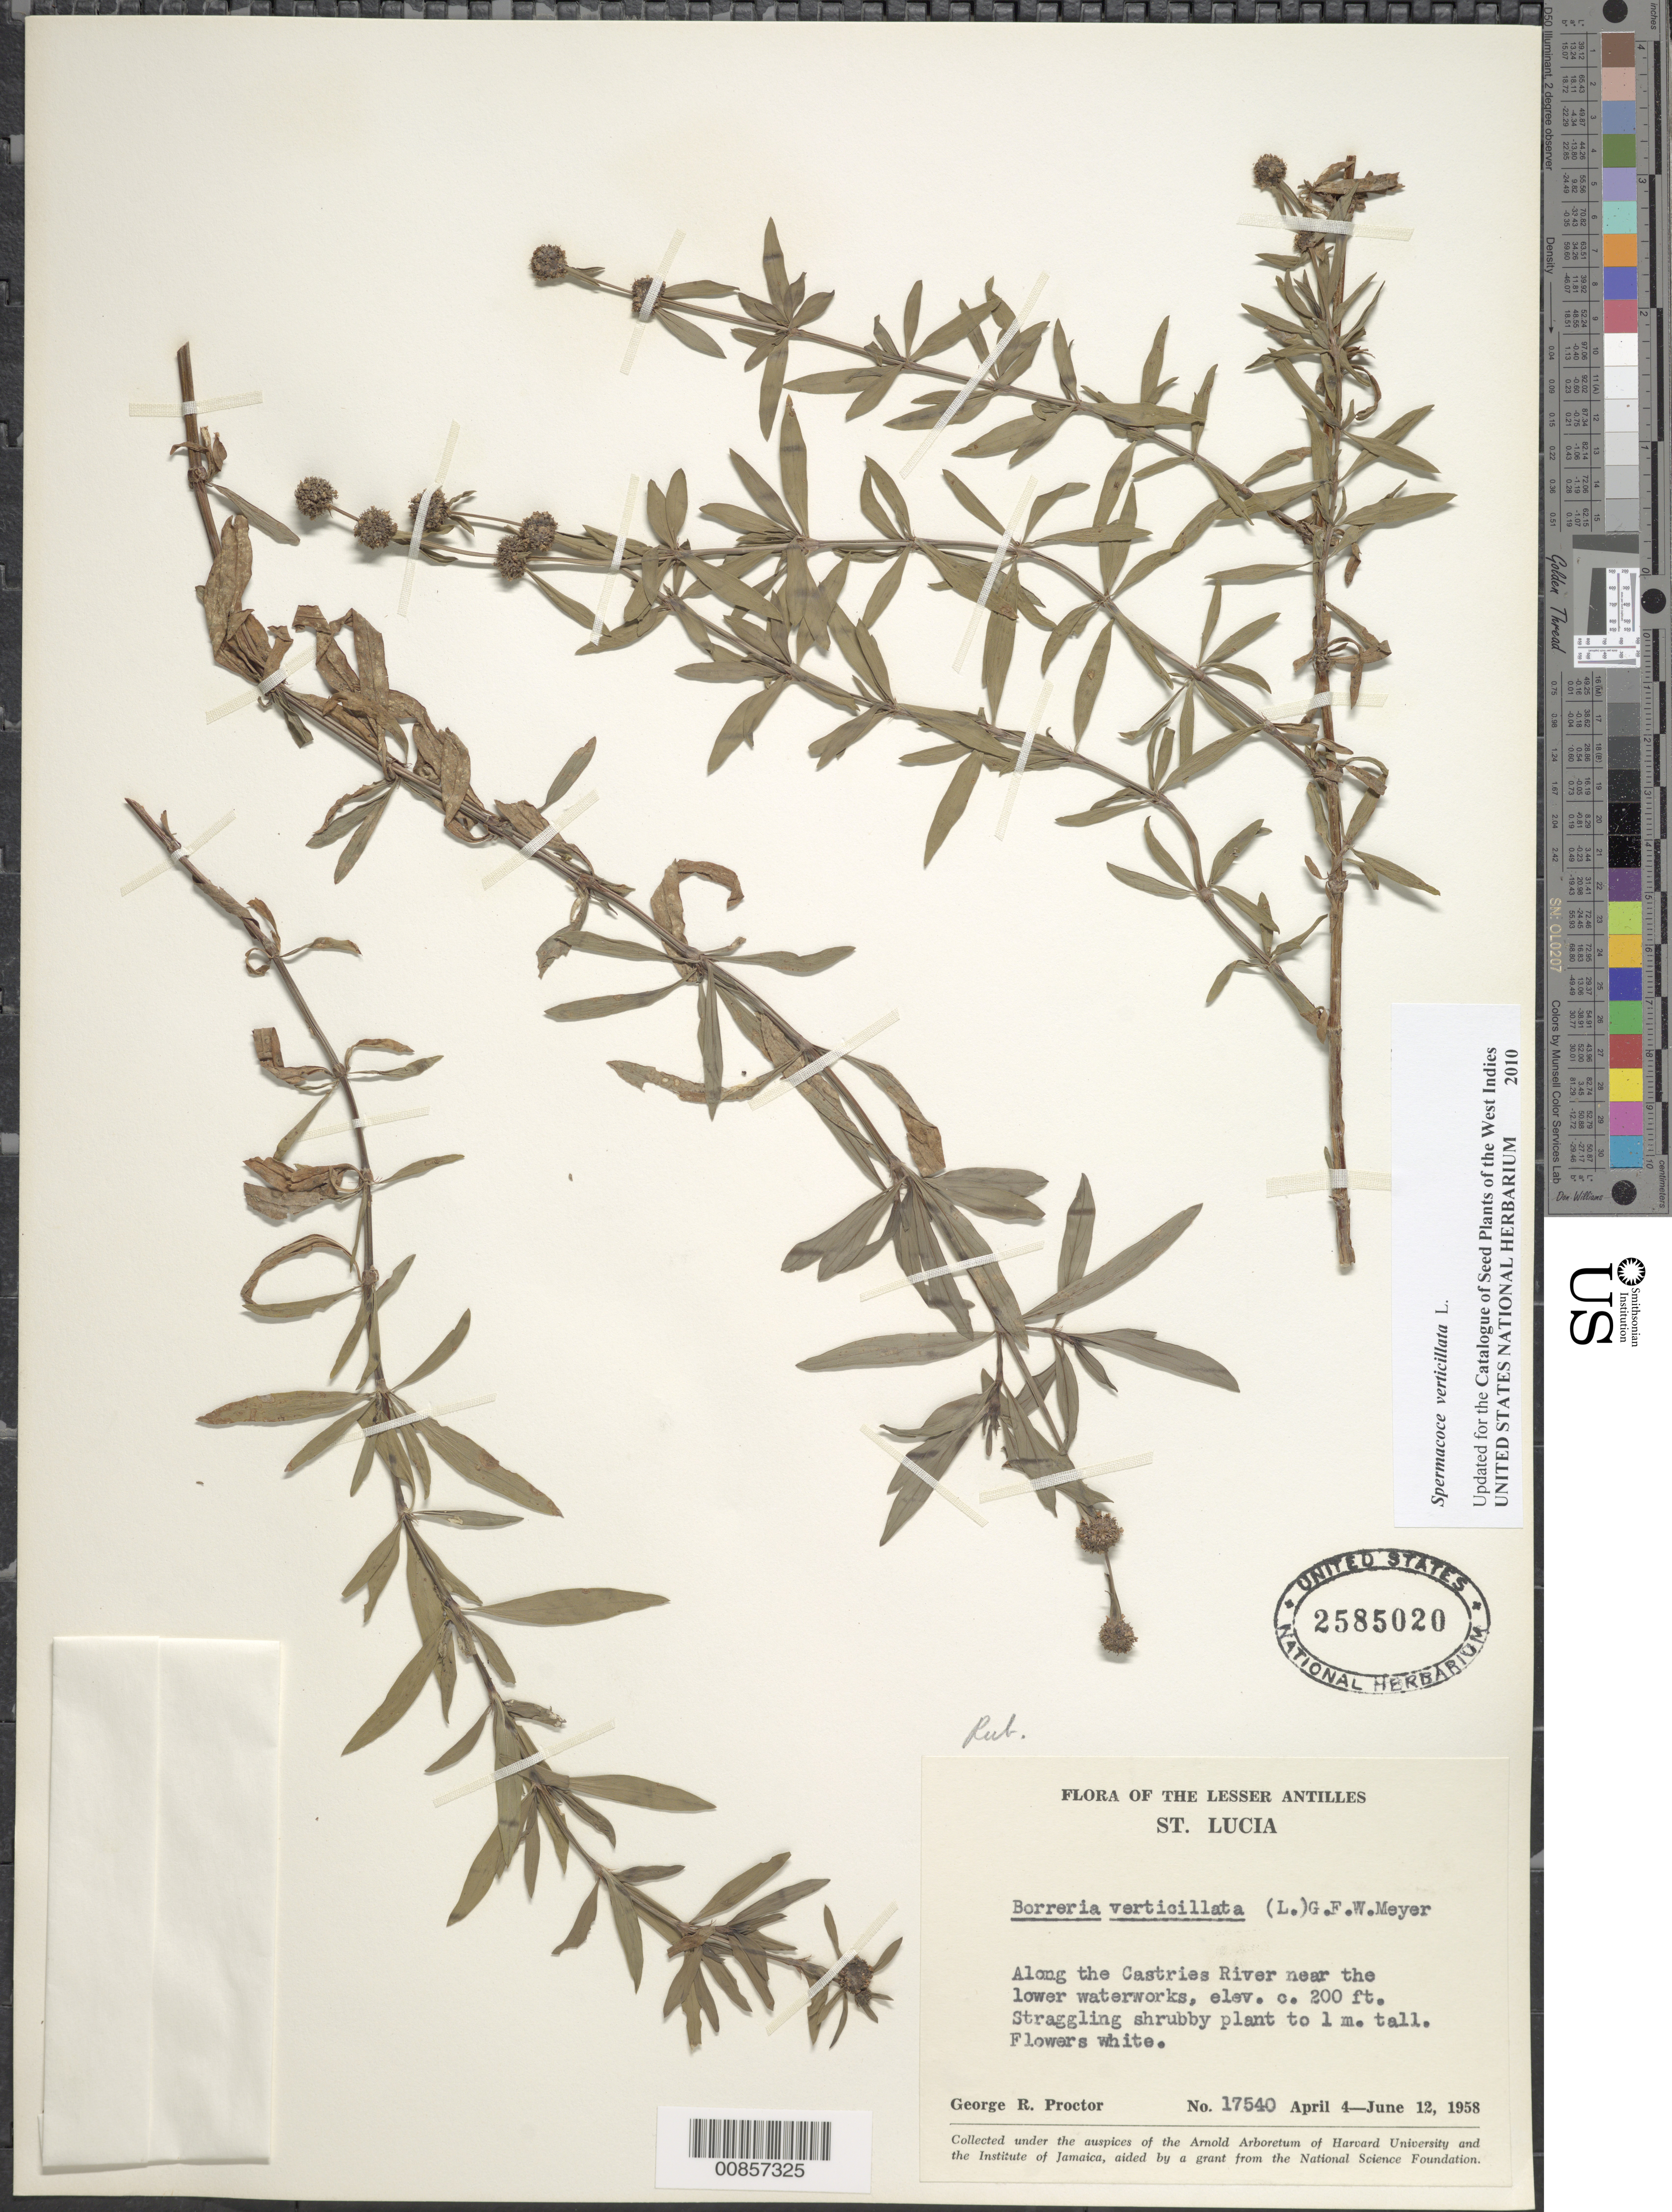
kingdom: Plantae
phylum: Tracheophyta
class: Magnoliopsida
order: Gentianales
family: Rubiaceae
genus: Spermacoce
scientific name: Spermacoce verticillata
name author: L.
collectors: G. R. Proctor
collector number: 17540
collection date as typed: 04 Apr 1958 to 12 Jun 1958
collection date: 1958-04-04/1958-06-12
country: St. Lucia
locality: Along the Castries River near the lower waterworks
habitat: Along river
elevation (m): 61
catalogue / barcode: US 2585020